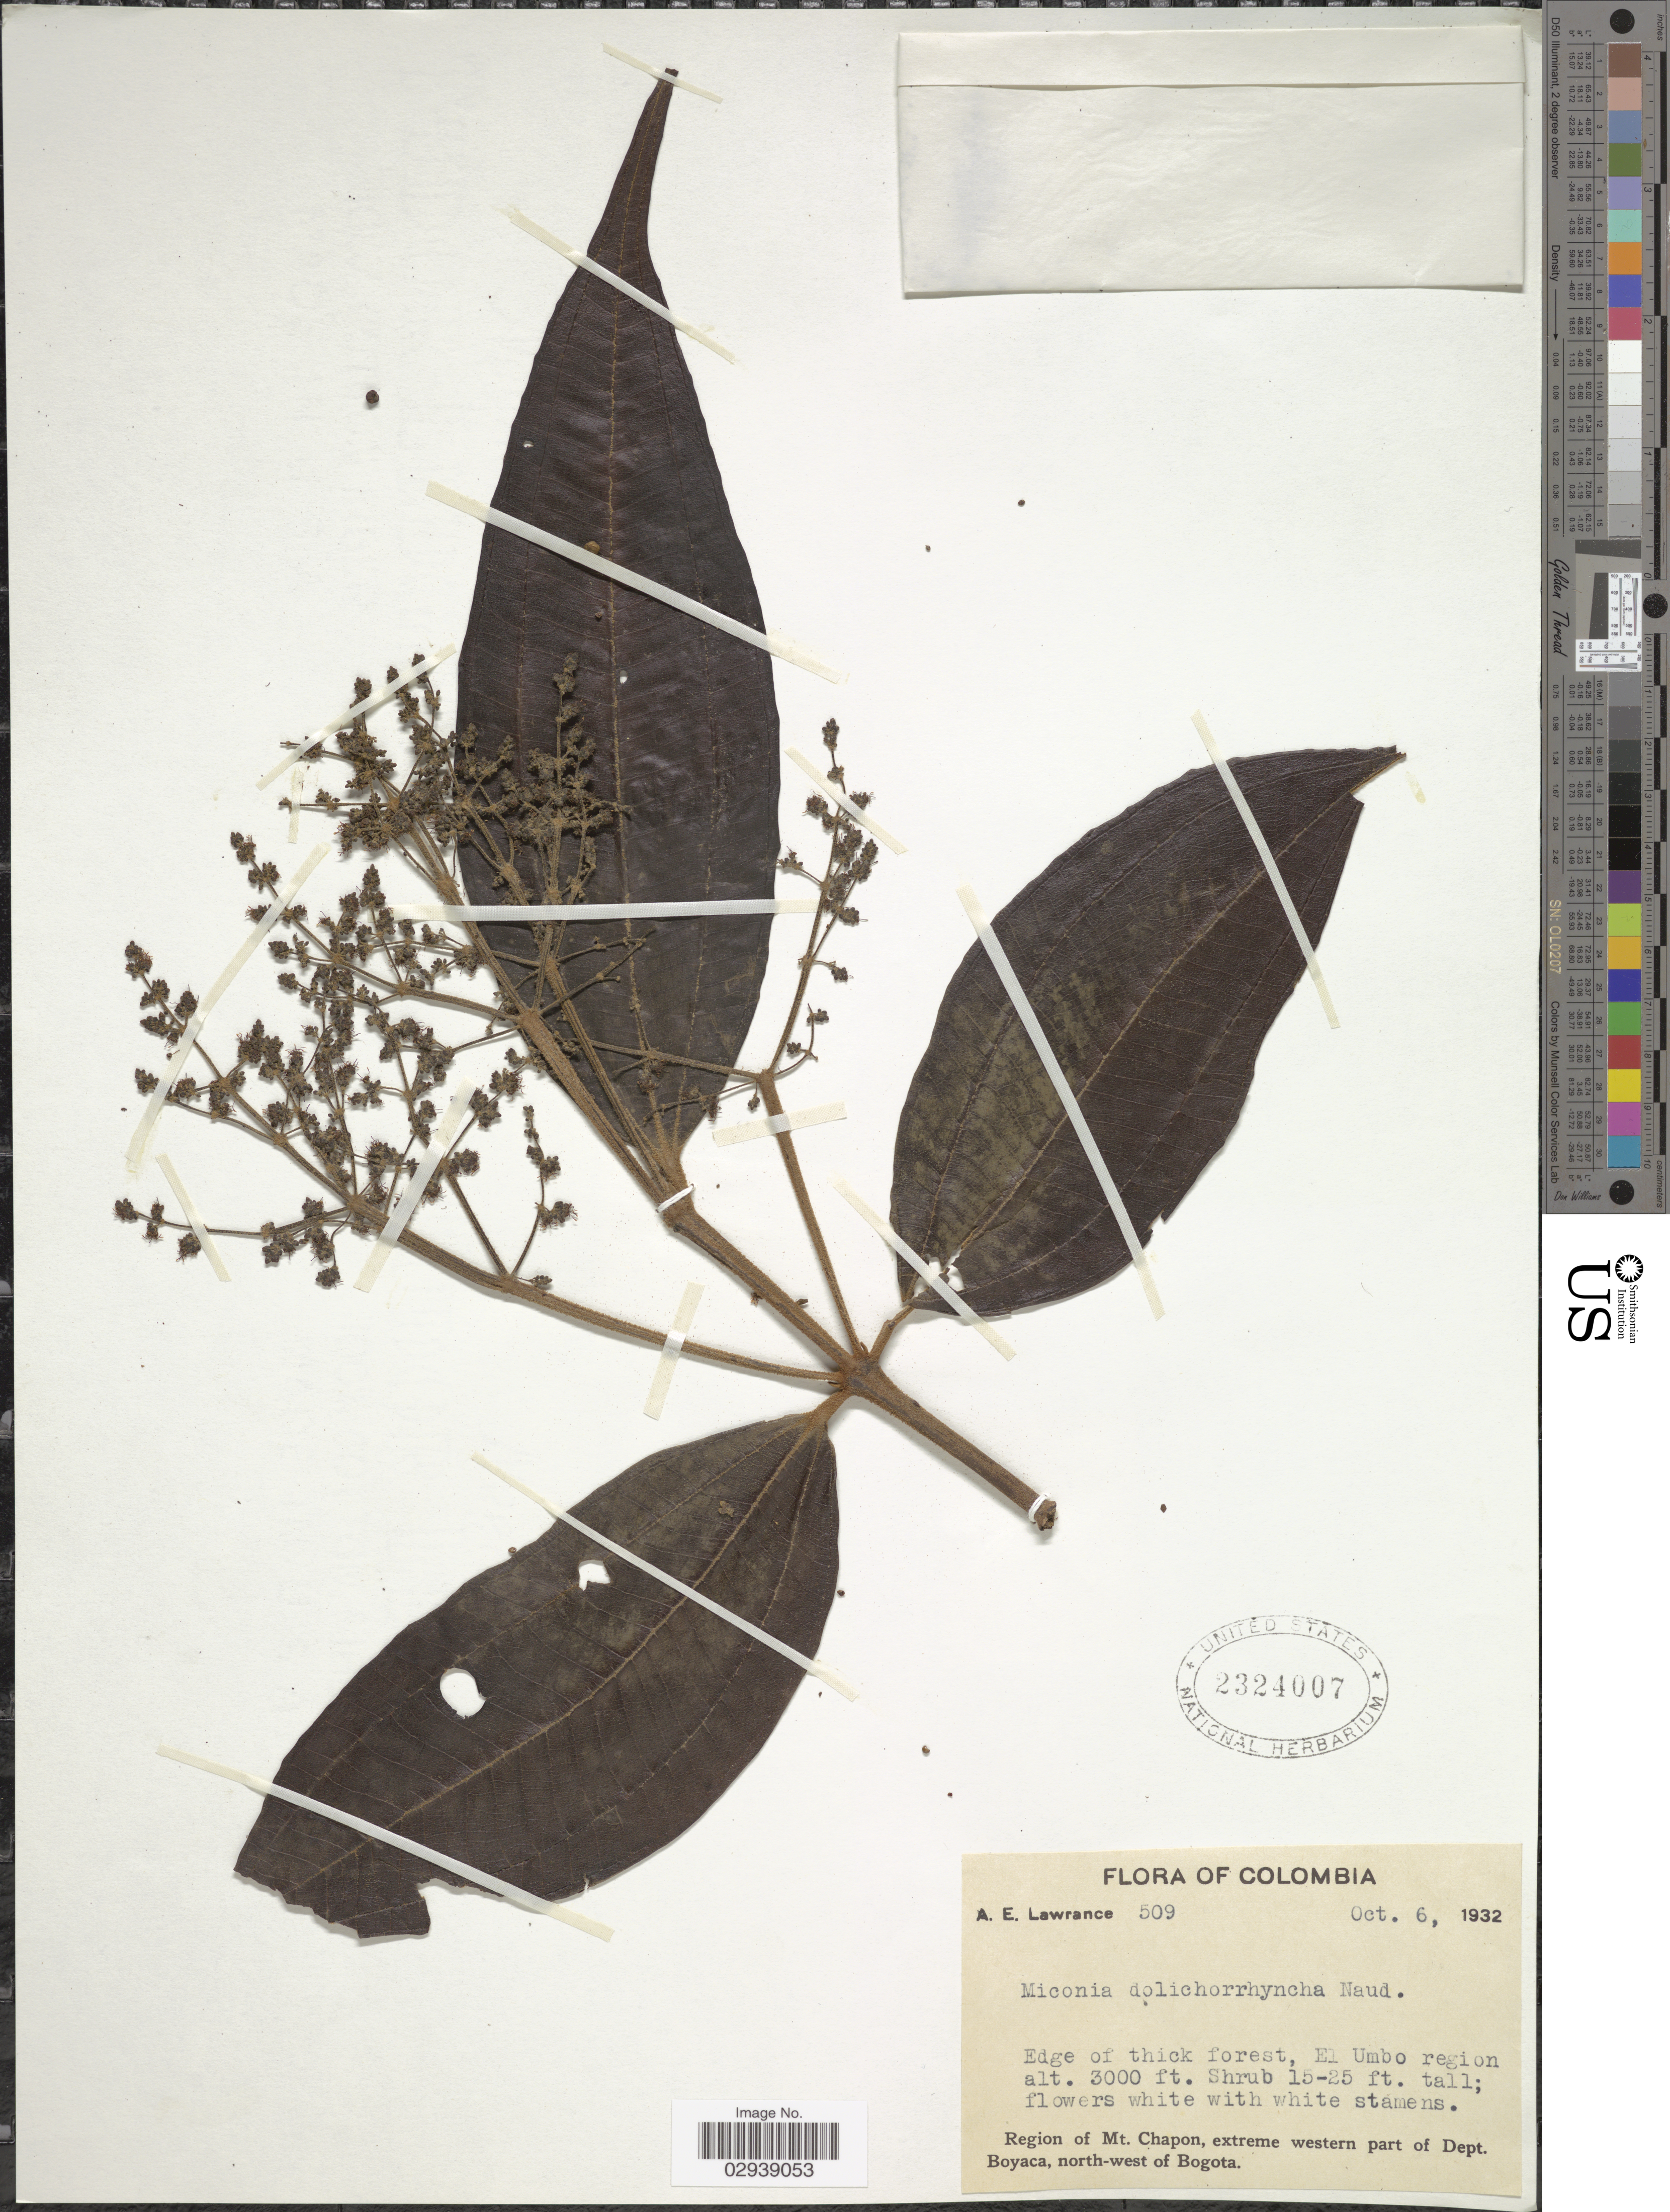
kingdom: Plantae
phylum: Tracheophyta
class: Magnoliopsida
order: Myrtales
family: Melastomataceae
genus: Miconia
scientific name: Miconia dolichorrhyncha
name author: Naudin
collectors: A. Lawrance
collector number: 509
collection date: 1932-10-06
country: Colombia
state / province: Boyacá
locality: Edge of thick forest, El Umbo region, Region of Mt. Chapon, extreme western part of Dept. Boyaca, north-west of Bogota.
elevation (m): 914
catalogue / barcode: US 2324007